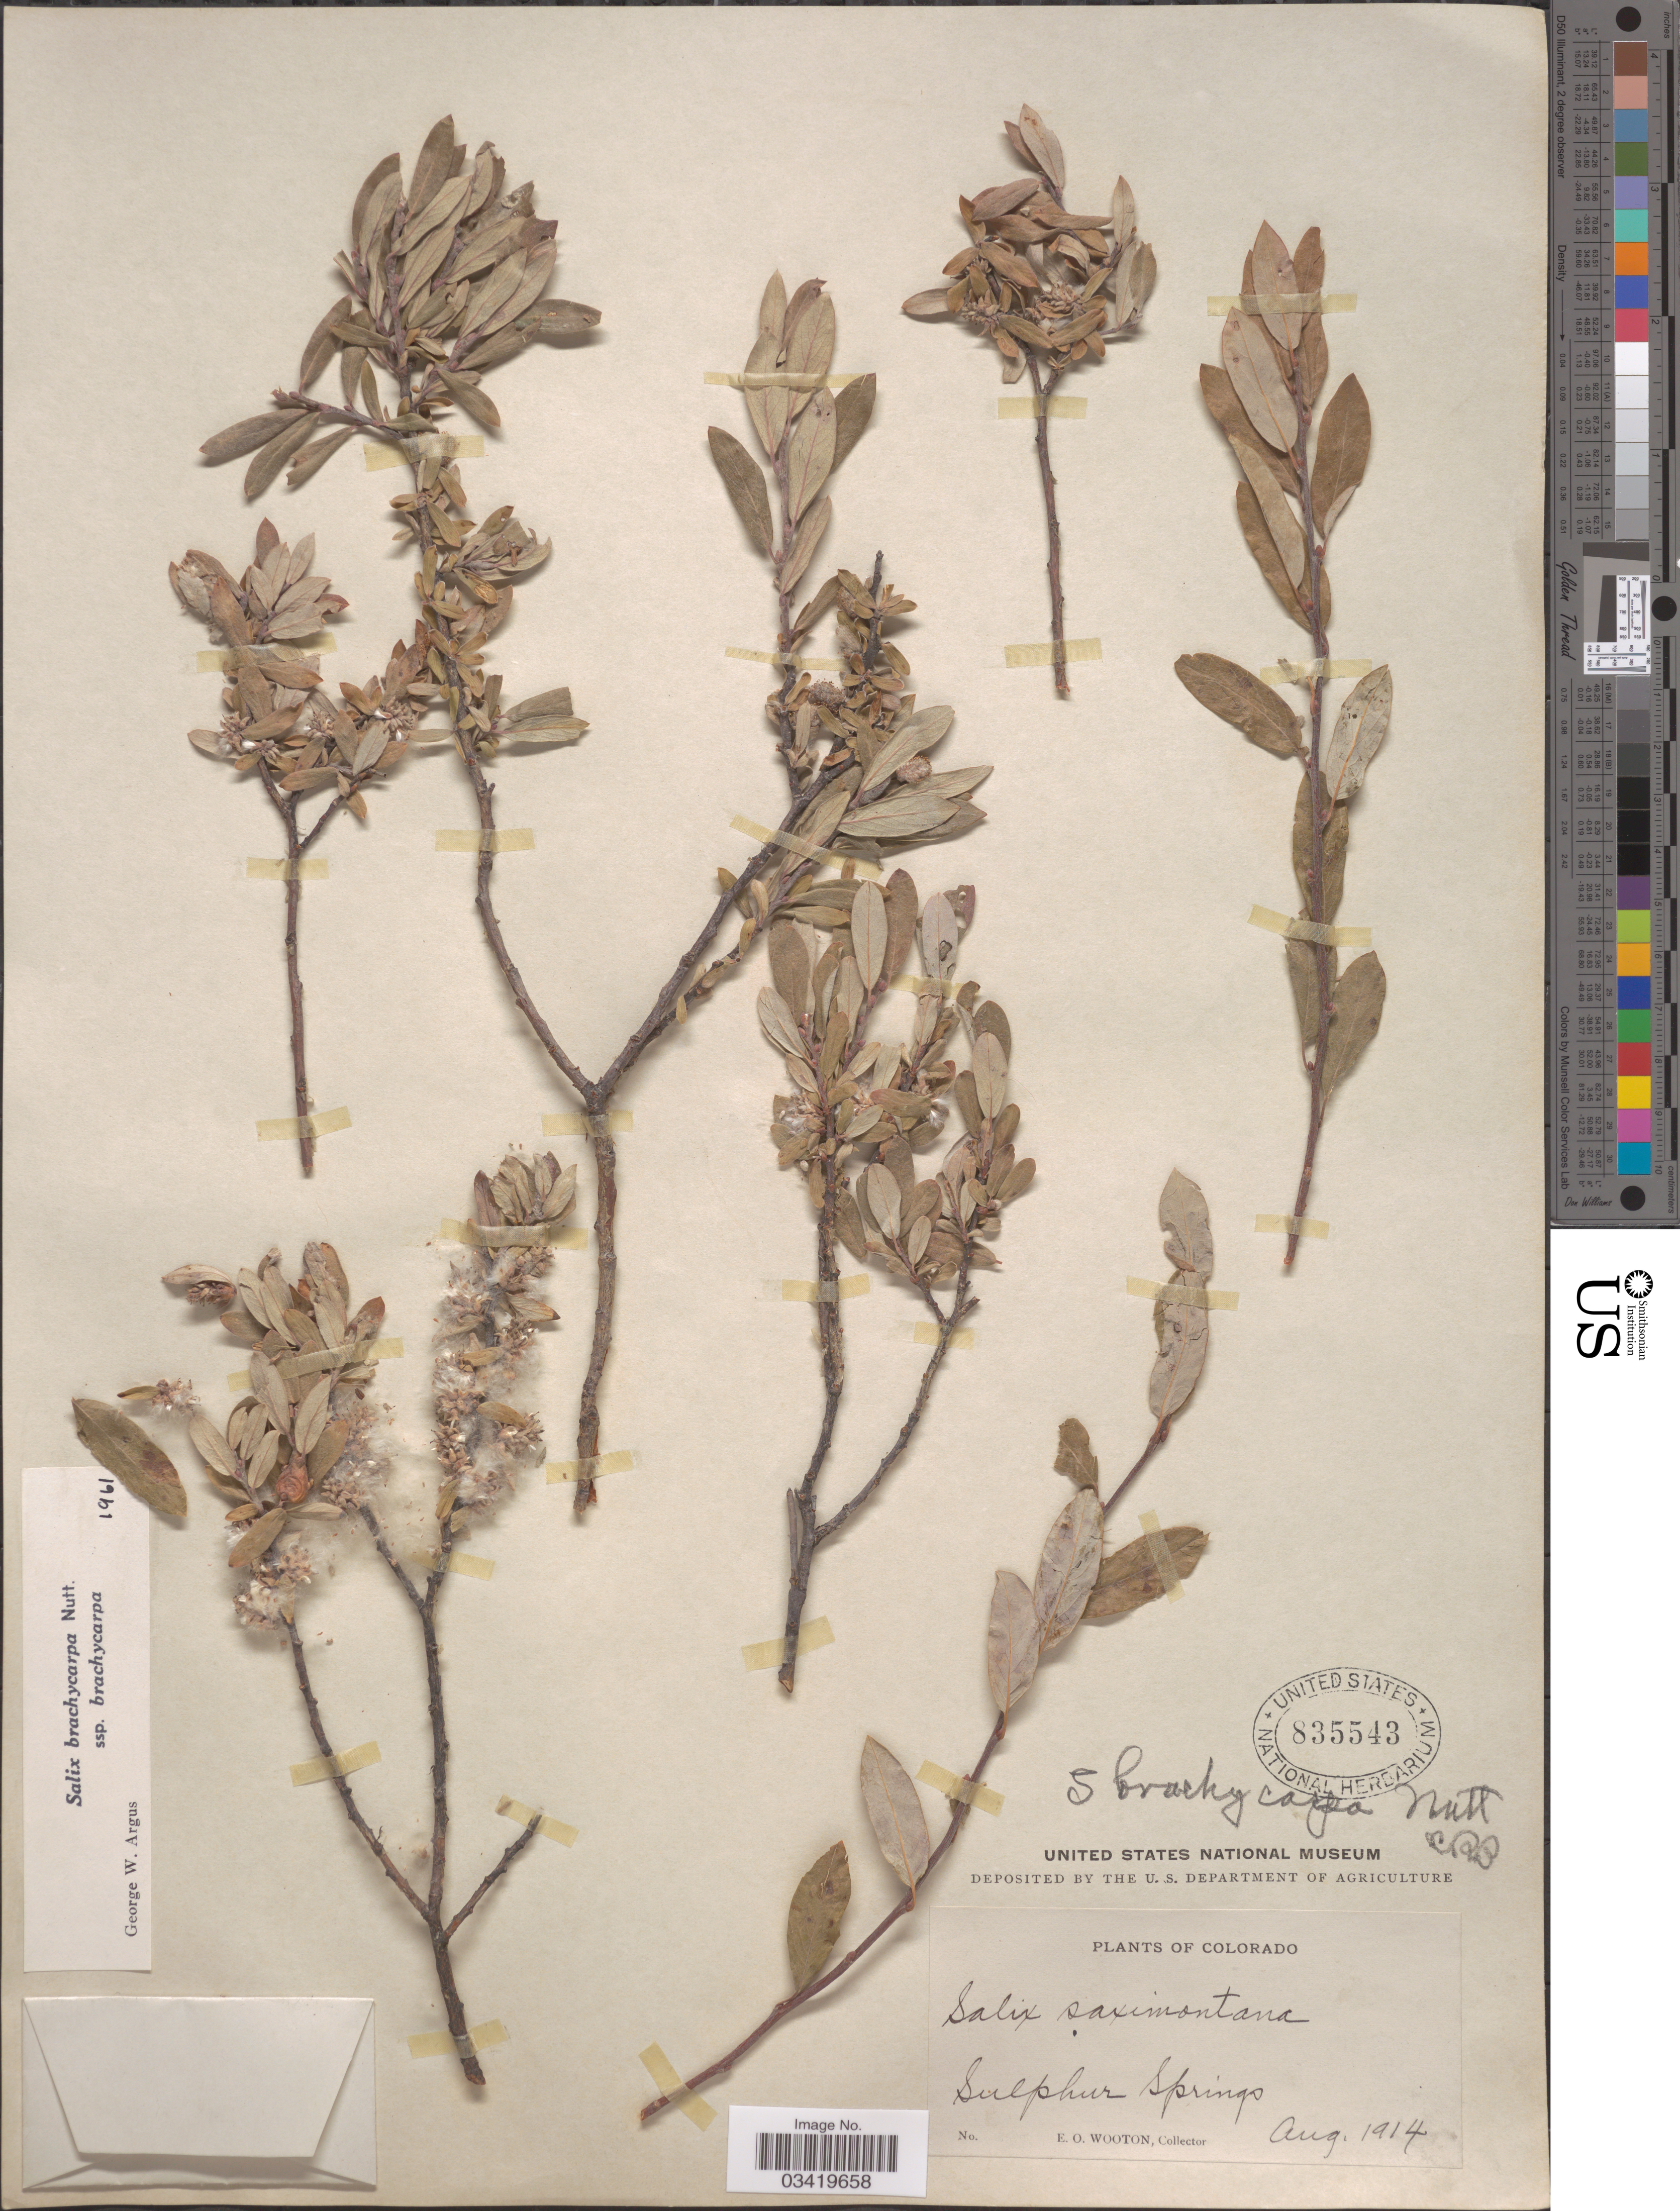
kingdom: Plantae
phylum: Tracheophyta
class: Magnoliopsida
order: Malpighiales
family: Salicaceae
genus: Salix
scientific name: Salix brachycarpa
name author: Nutt.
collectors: E. O. Wooton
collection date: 1914-08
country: United States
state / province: Colorado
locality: Sulphur Springs.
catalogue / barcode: US 835543